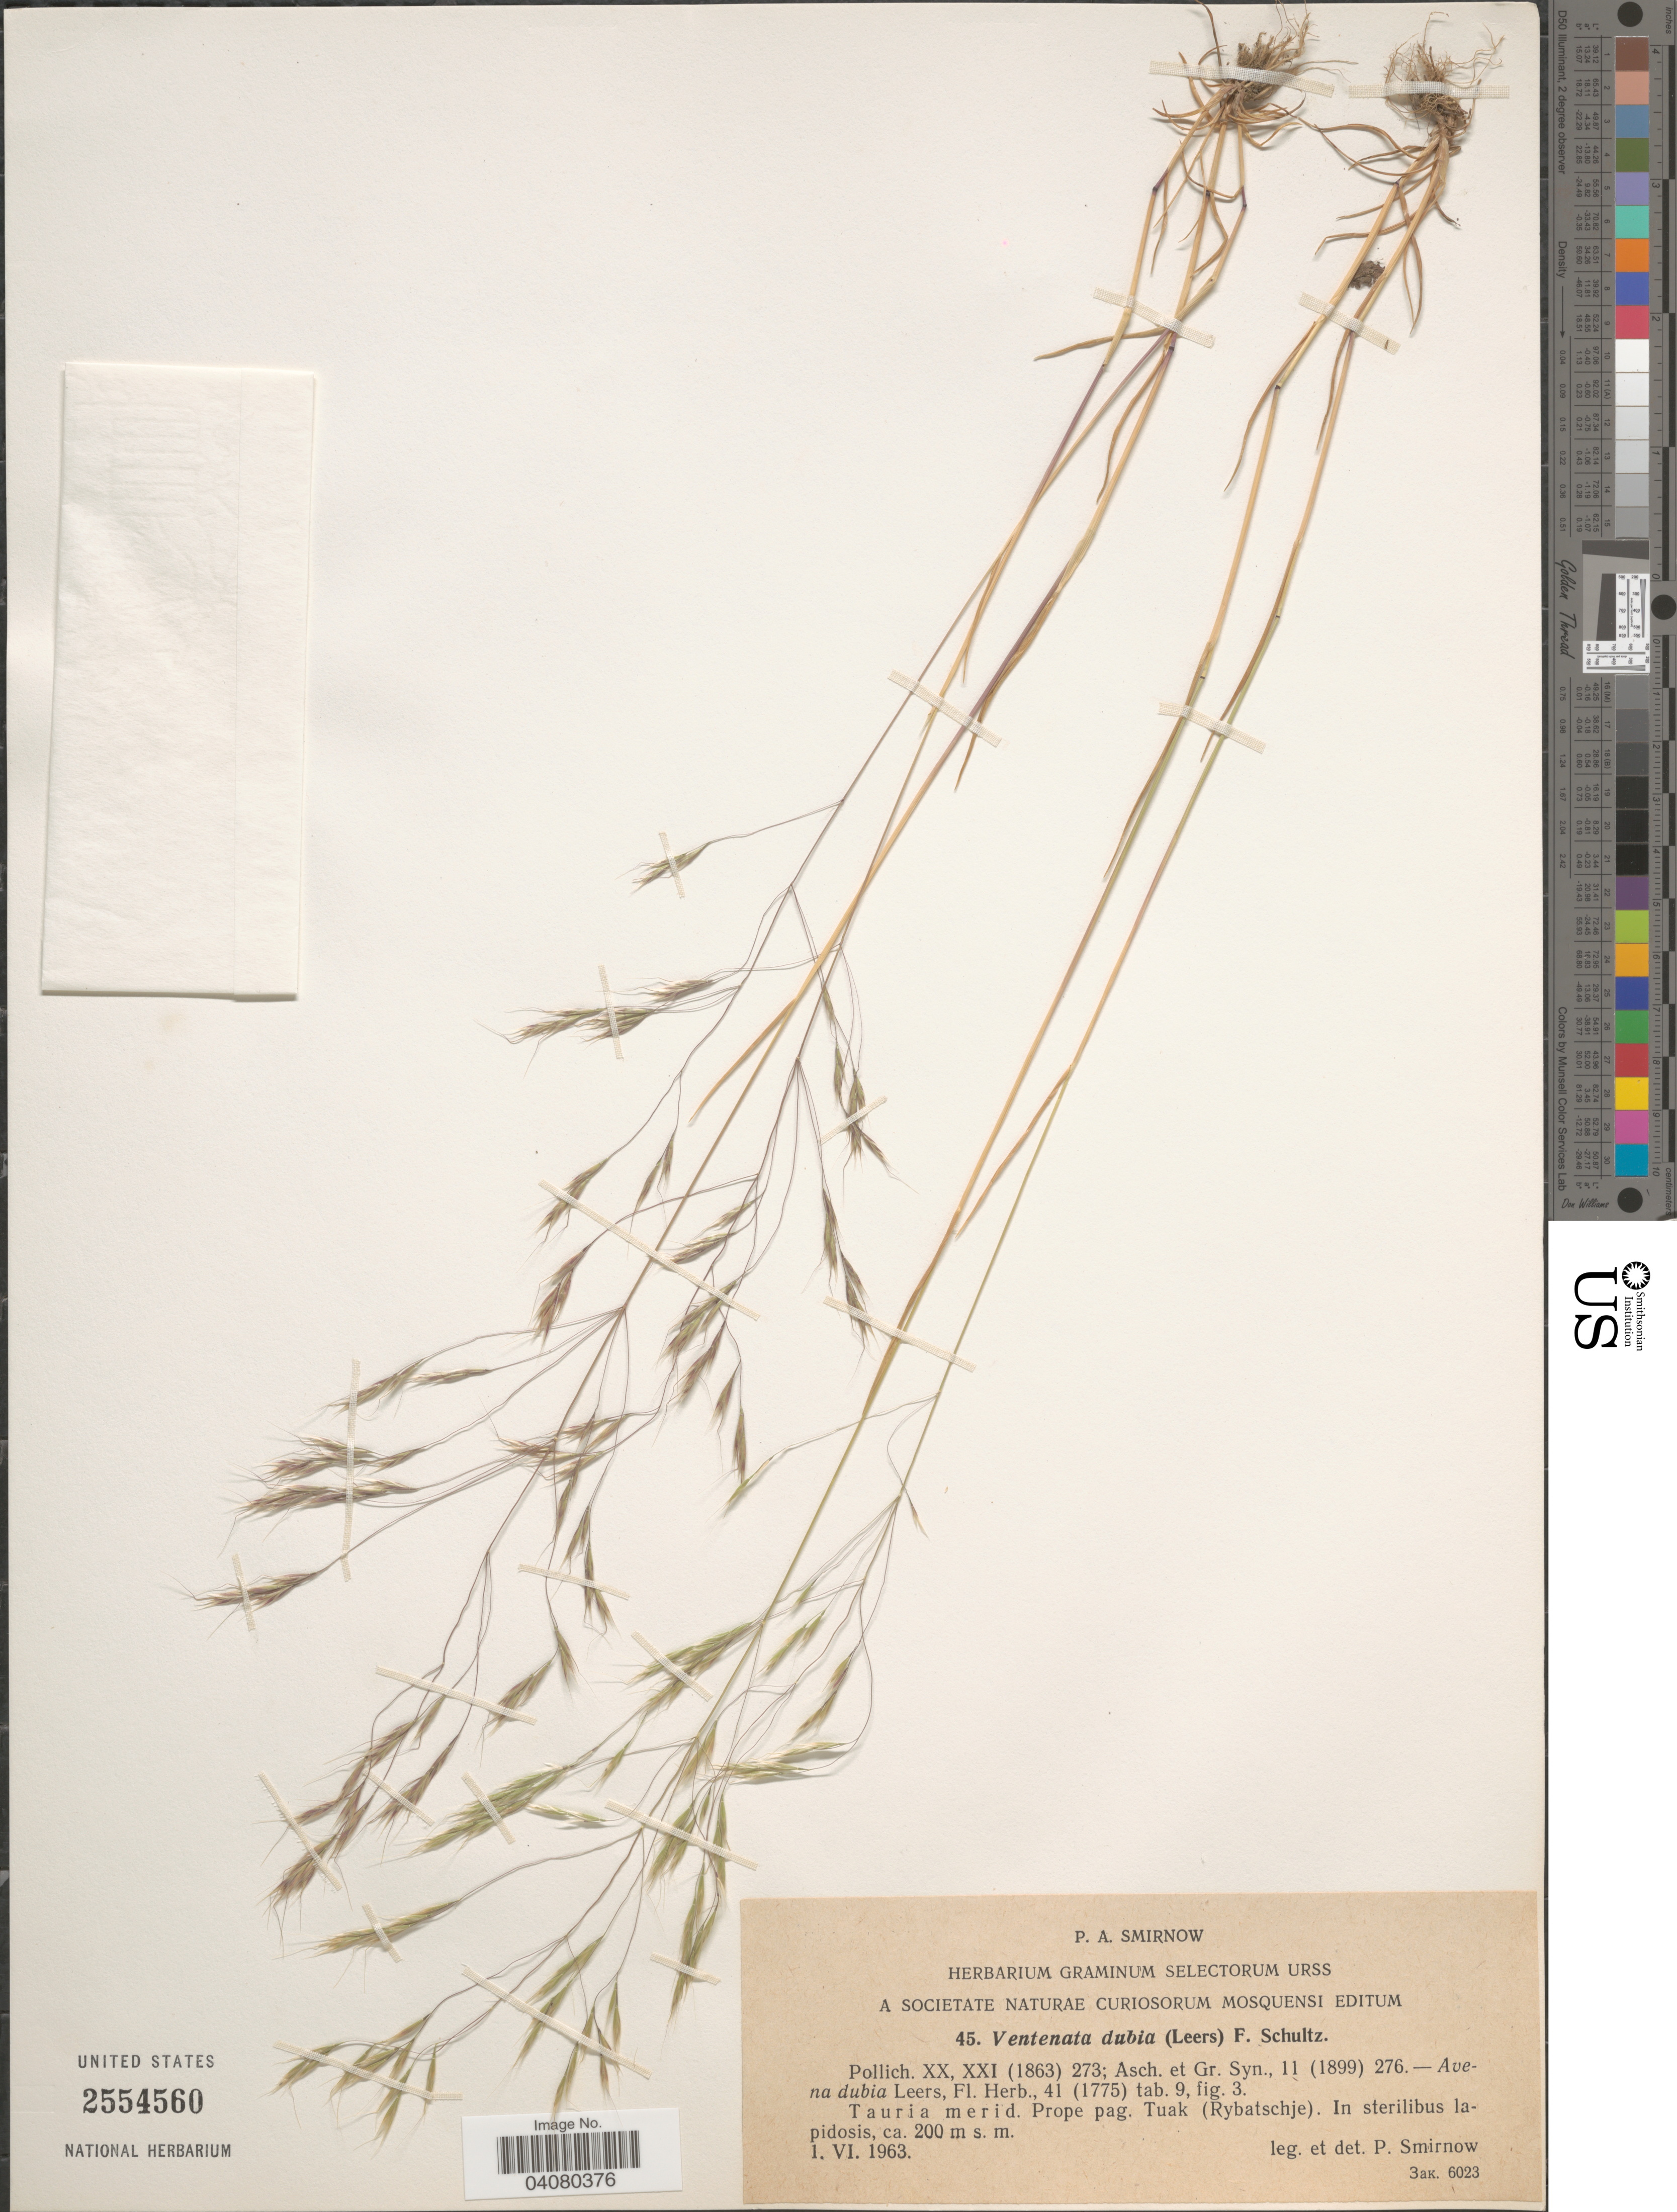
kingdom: Plantae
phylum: Tracheophyta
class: Liliopsida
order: Poales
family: Poaceae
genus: Ventenata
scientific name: Ventenata dubia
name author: (Leers) Coss.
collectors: -. Smirnow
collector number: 45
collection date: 1963-06-01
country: Ukraine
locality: Tauria merid. Prope pag. Tuak (Rybatschje). In sterilibus lapidosis.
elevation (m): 200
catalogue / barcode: US 2554560